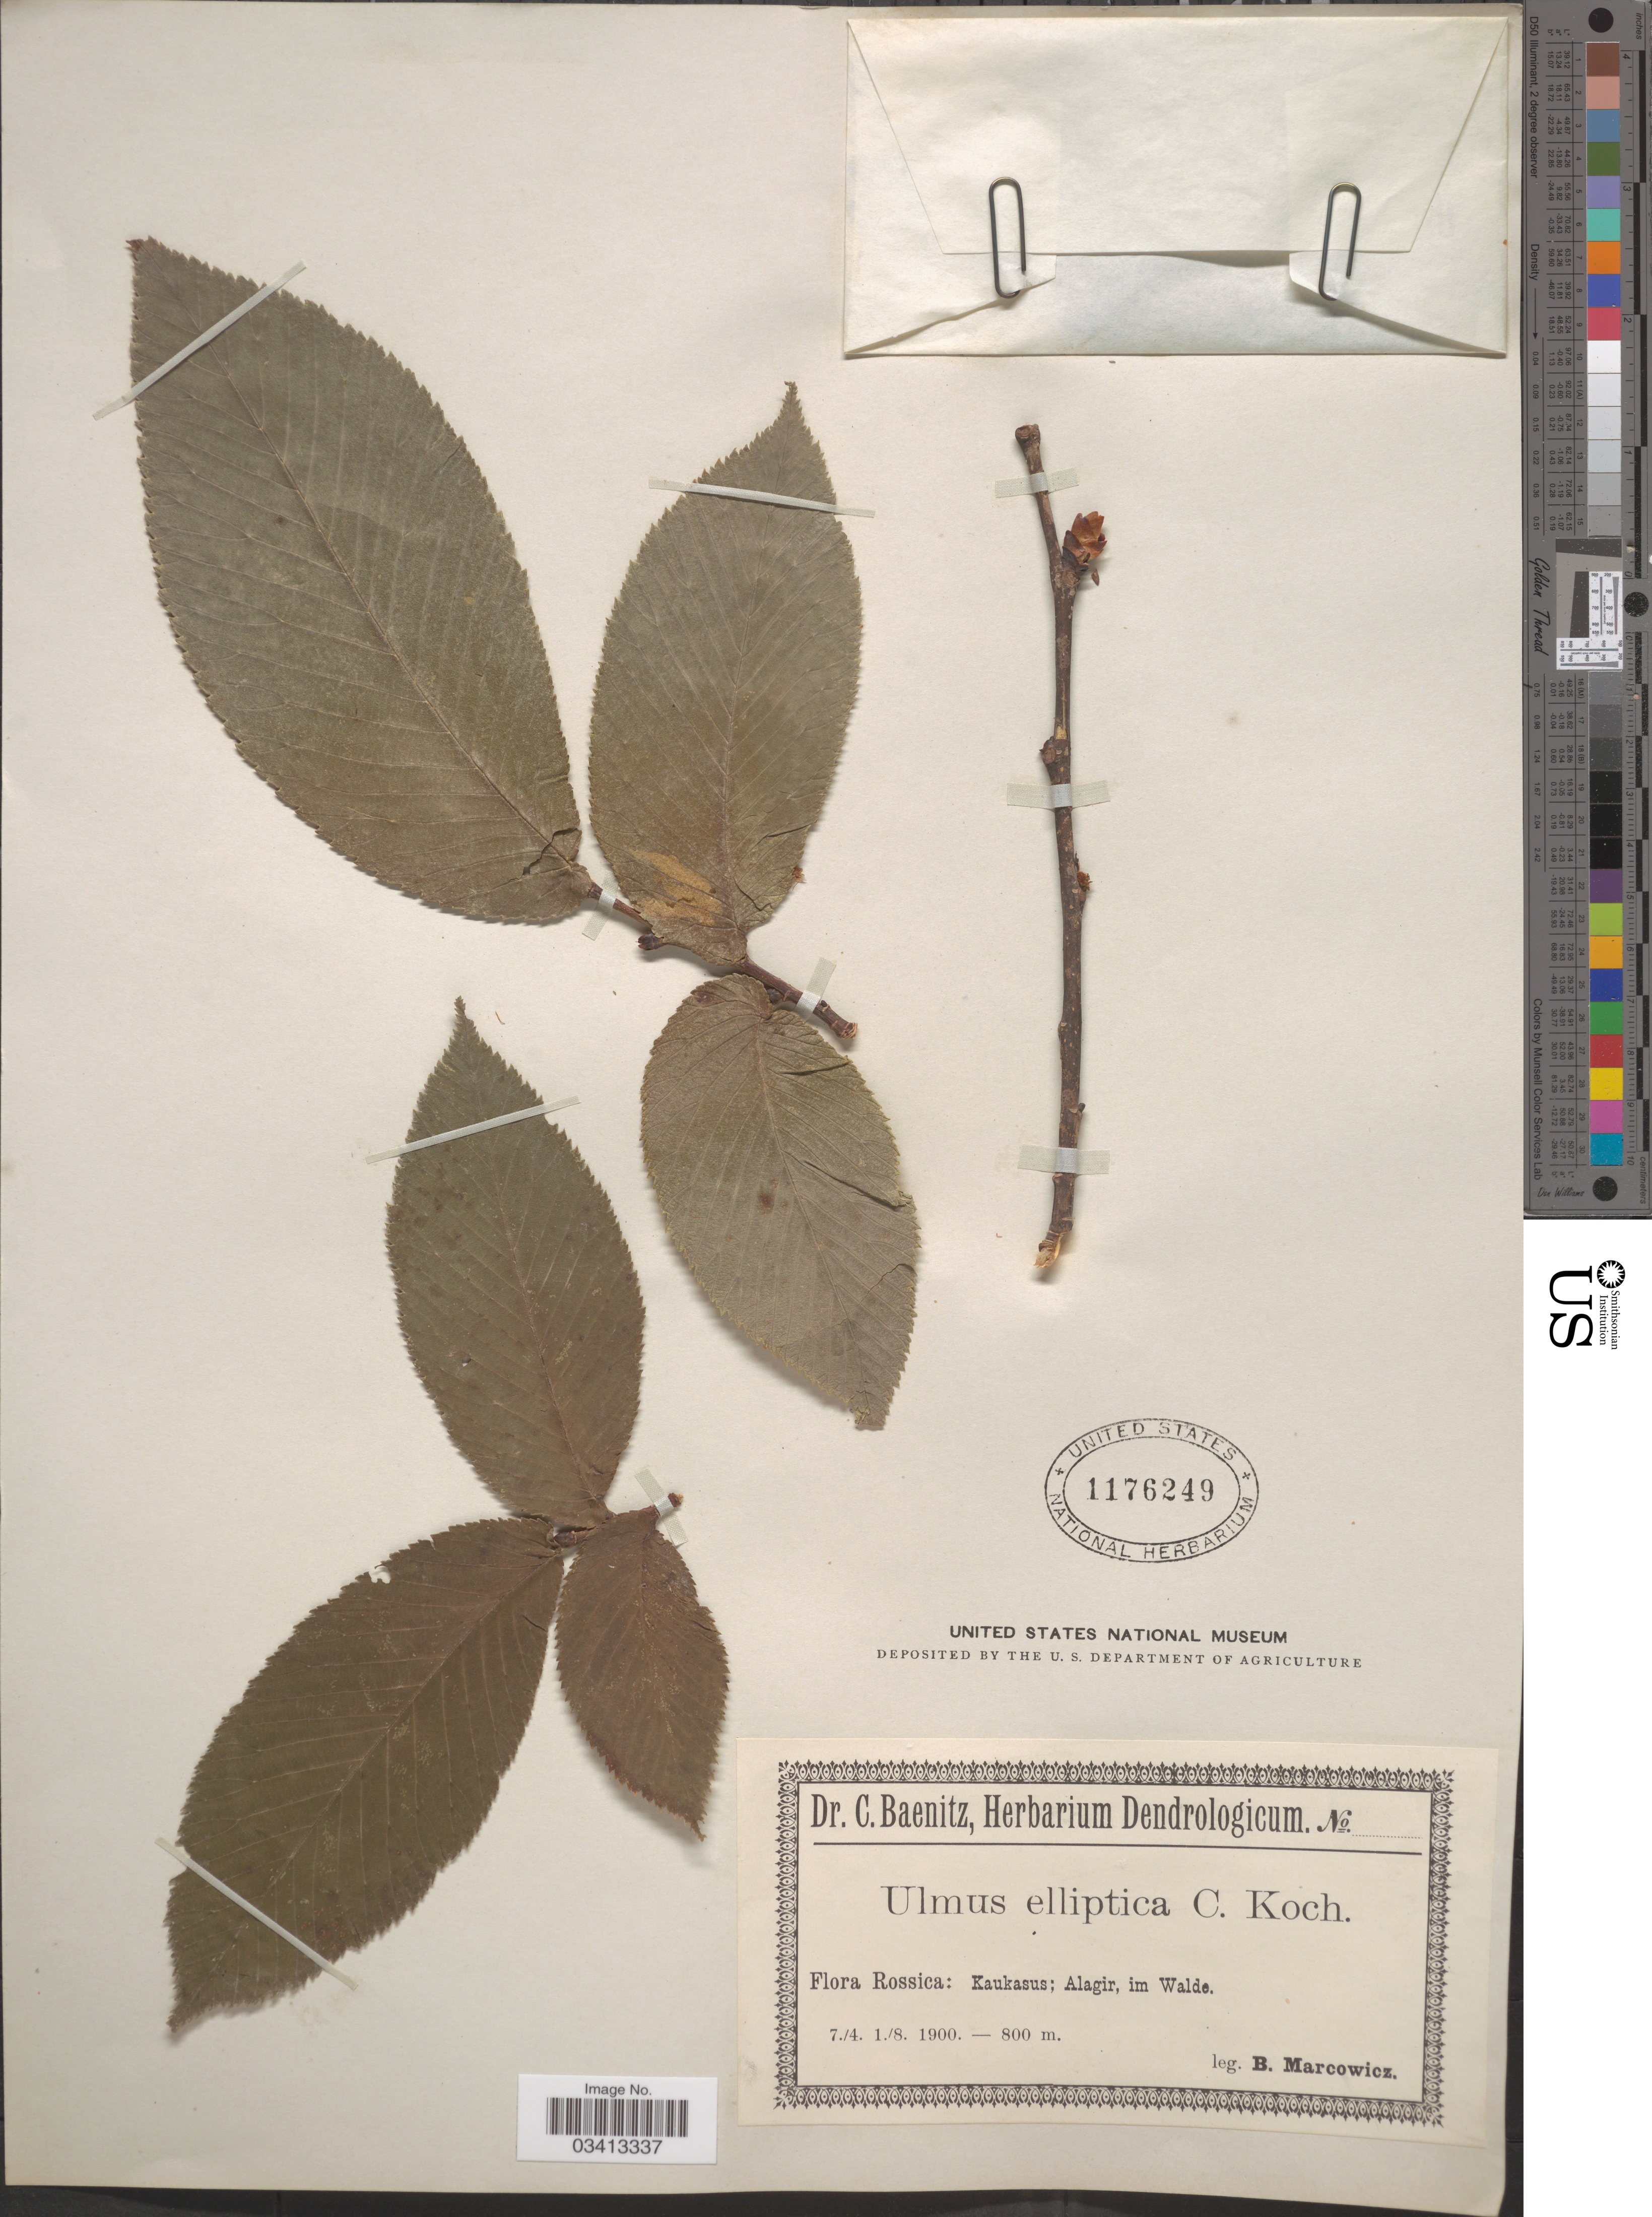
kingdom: Plantae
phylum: Tracheophyta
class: Magnoliopsida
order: Rosales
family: Ulmaceae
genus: Ulmus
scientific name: Ulmus elliptica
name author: K. Koch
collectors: B. Marcowicz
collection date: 1900-04-07/1900-08-01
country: Russian Federation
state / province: Severo-Osetiya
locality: Rossica: Kaukasus; Alagir, im Walde.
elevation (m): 800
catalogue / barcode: US 1176249